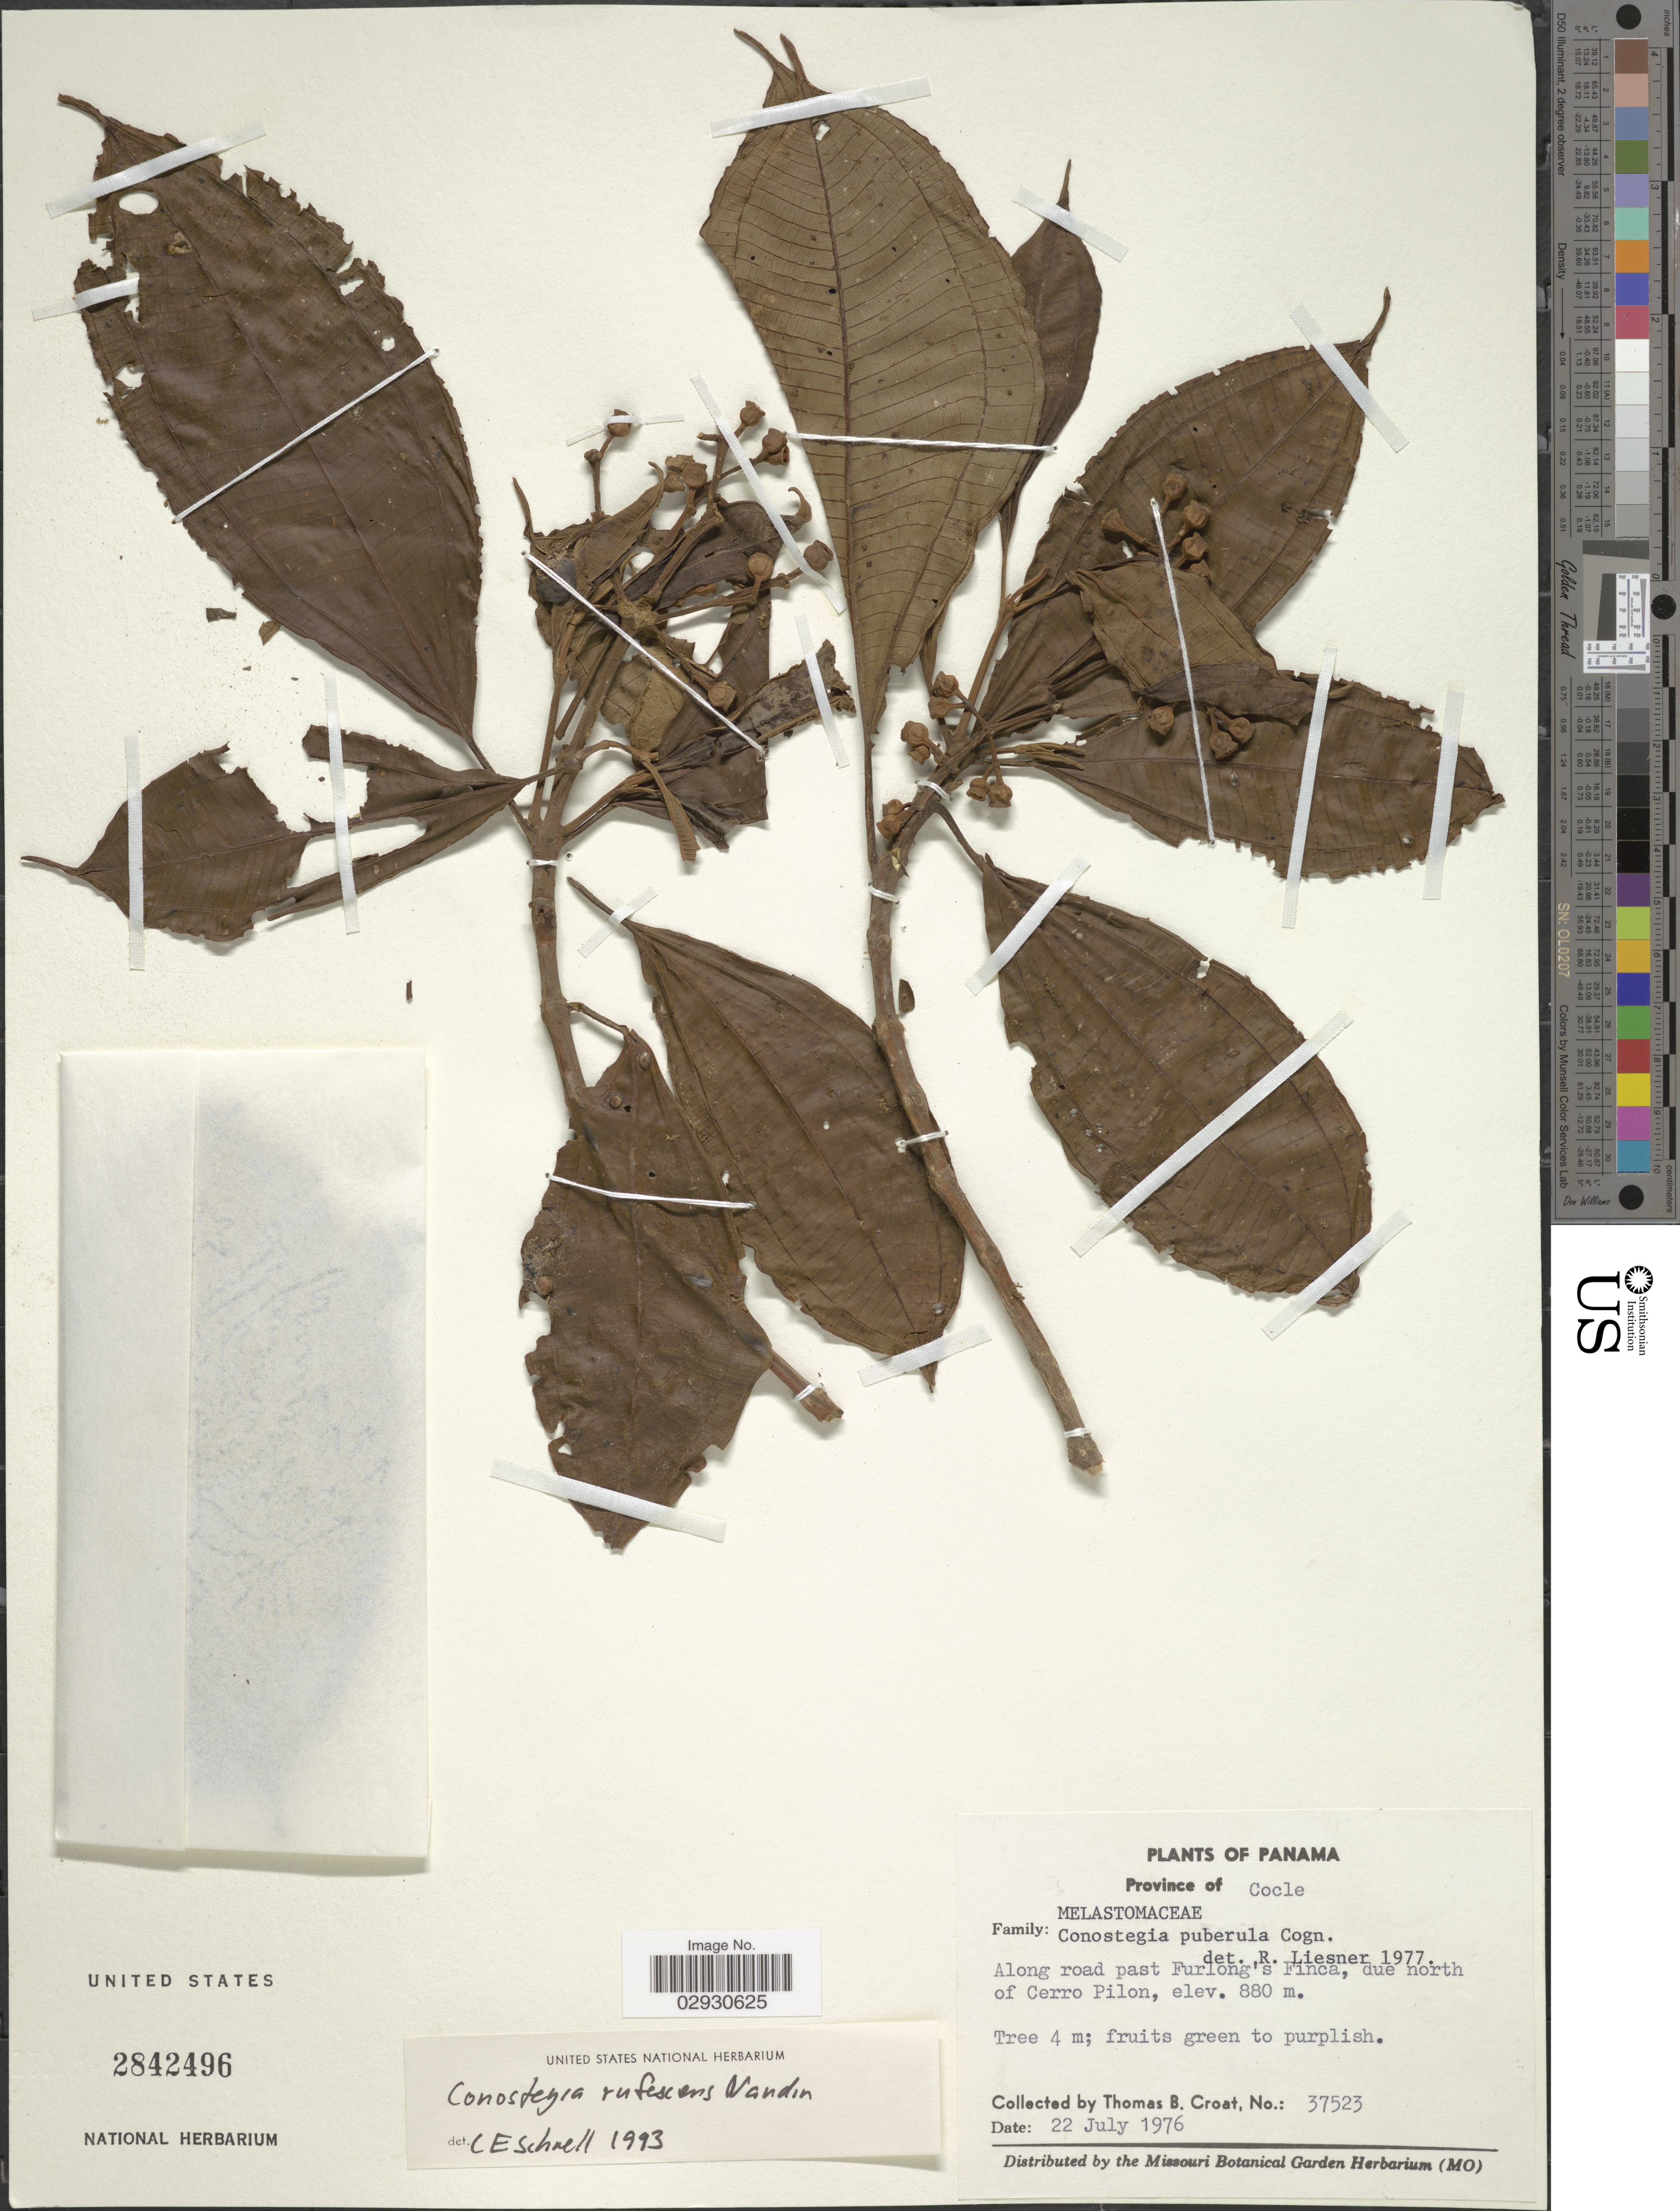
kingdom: Plantae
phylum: Tracheophyta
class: Magnoliopsida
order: Myrtales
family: Melastomataceae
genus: Conostegia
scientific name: Conostegia rufescens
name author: Naudin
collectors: T. B. Croat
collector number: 37523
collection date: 1976-07-22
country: Panama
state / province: Coclé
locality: Along road past Furlong's Finca, due north of Cerro Pilon.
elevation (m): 880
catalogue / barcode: US 2842496